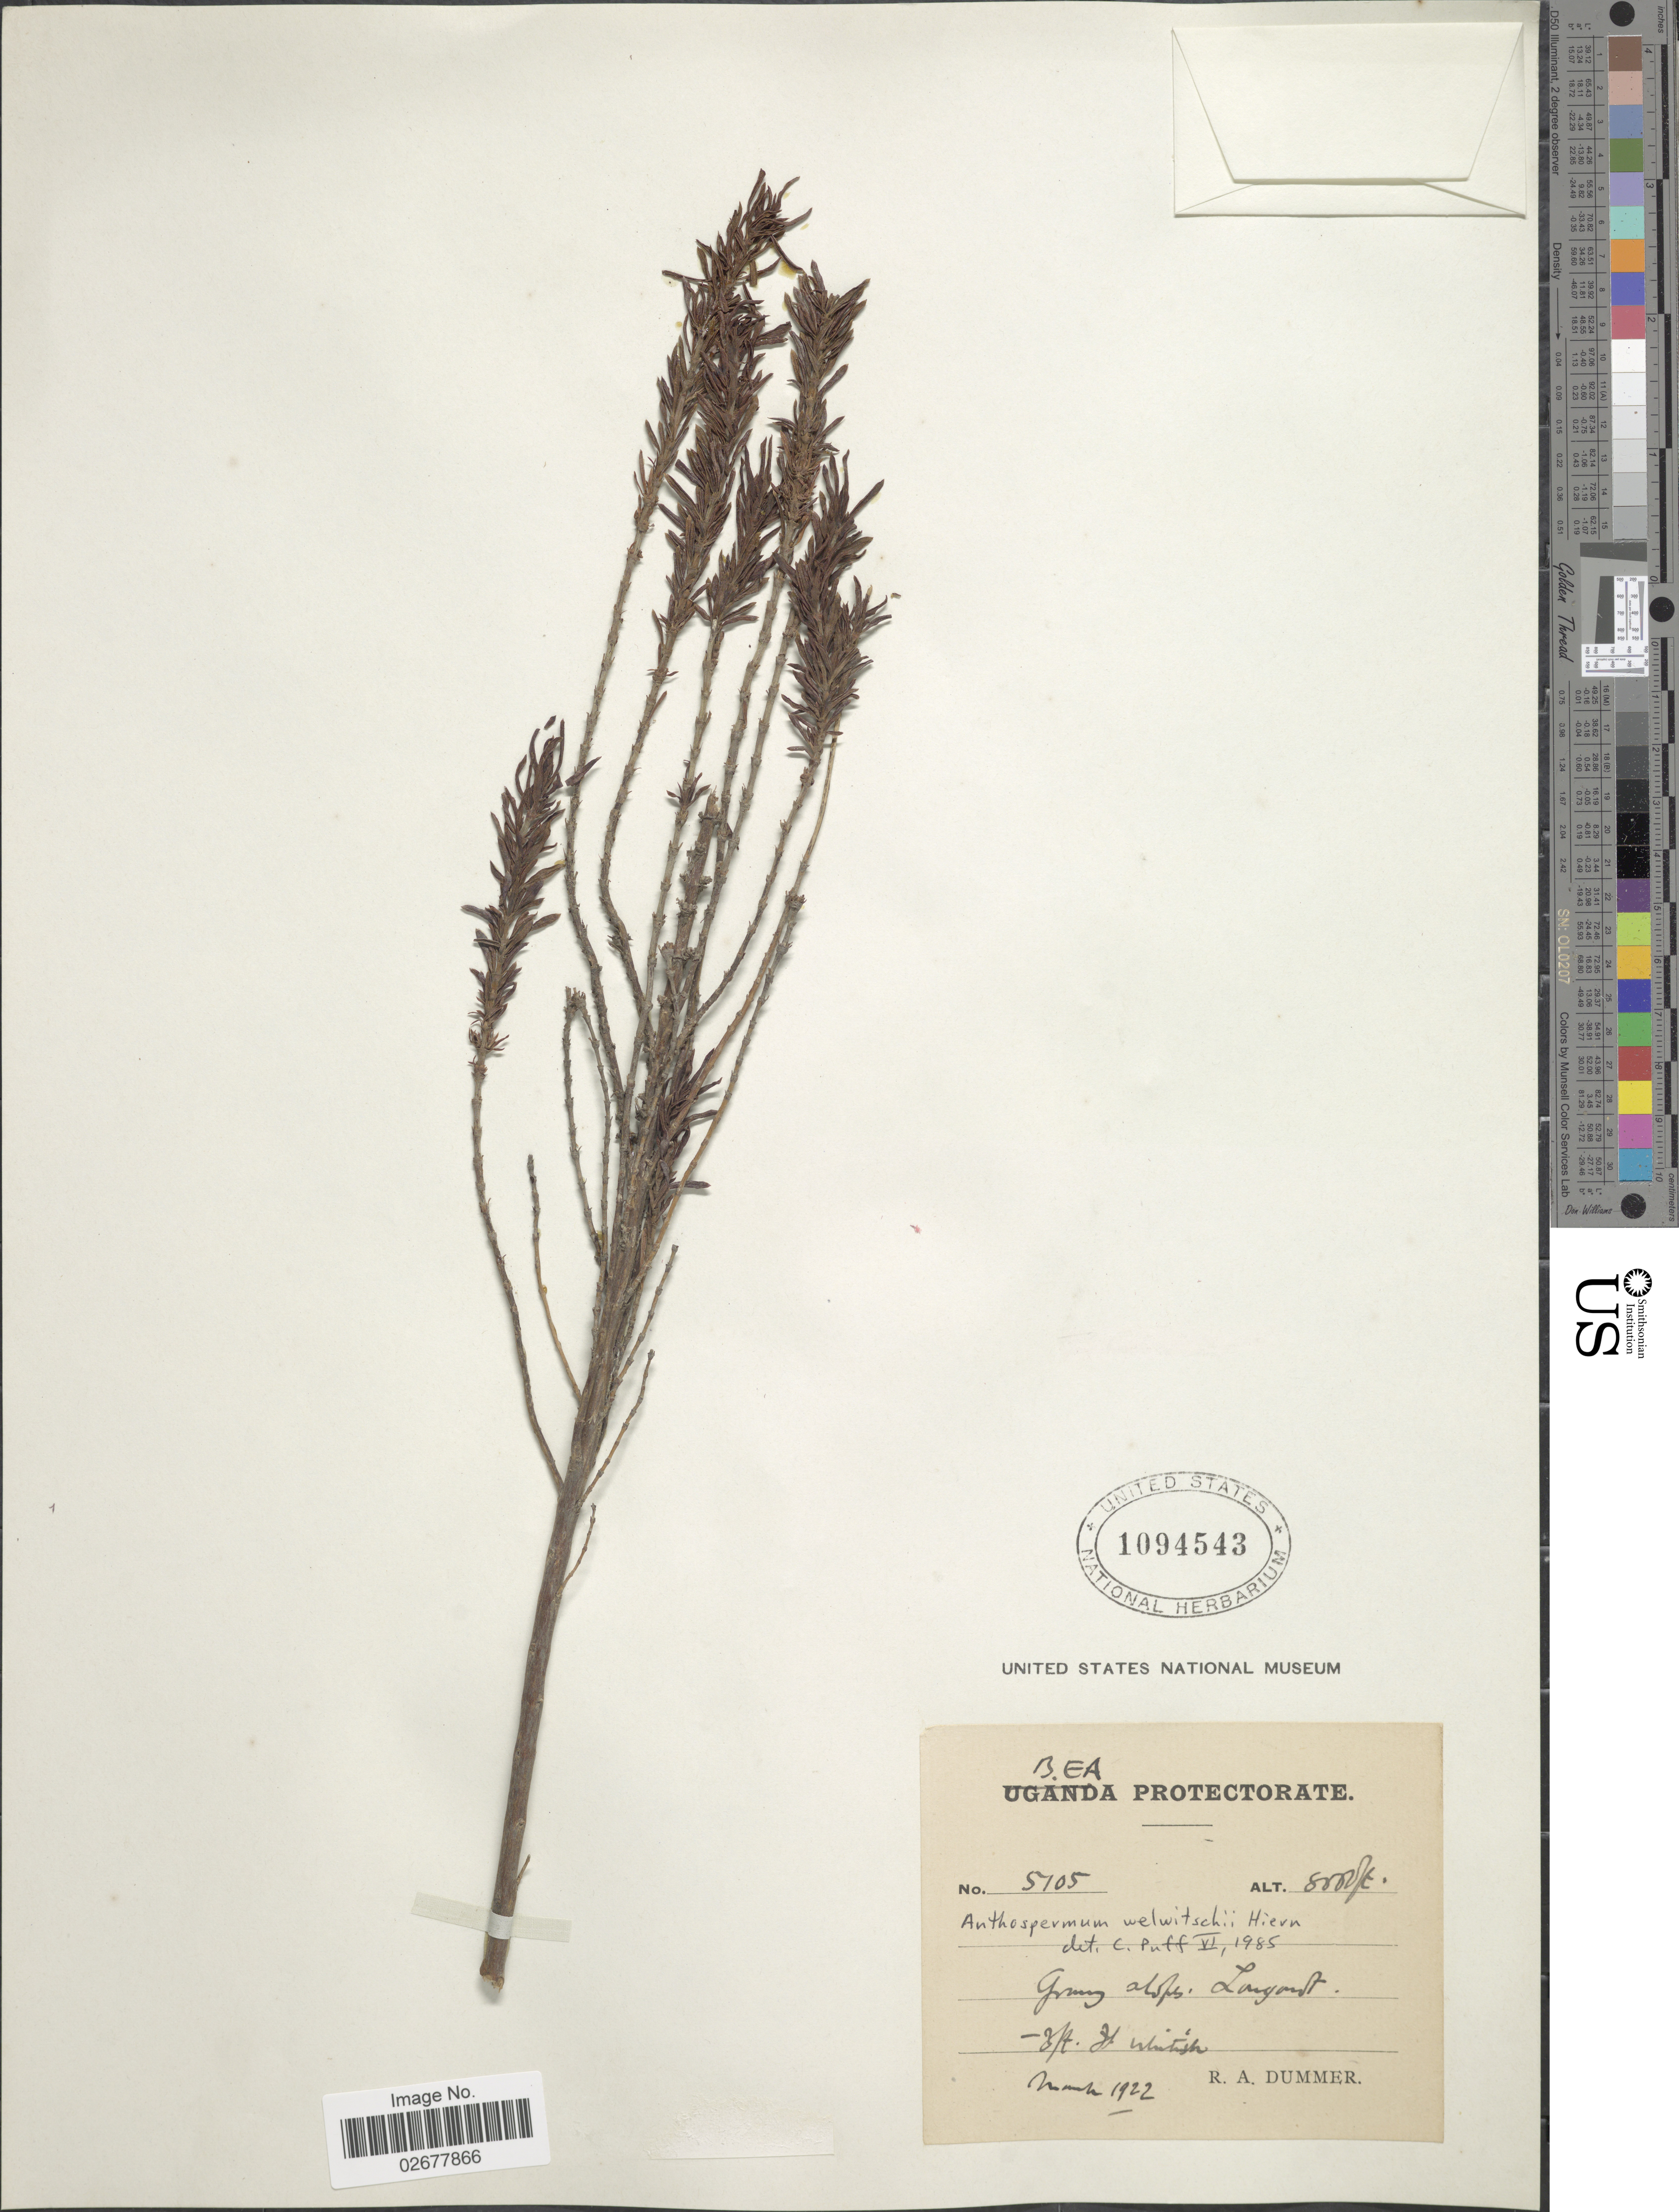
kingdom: Plantae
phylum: Tracheophyta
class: Magnoliopsida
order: Gentianales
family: Rubiaceae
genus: Anthospermum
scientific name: Anthospermum welwitschii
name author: Hiern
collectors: R. Dümmer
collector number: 5105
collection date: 1922-03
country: Kenya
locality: B.E.A. Protectorate, Grassy slopes, Longonot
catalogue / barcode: US 1094543